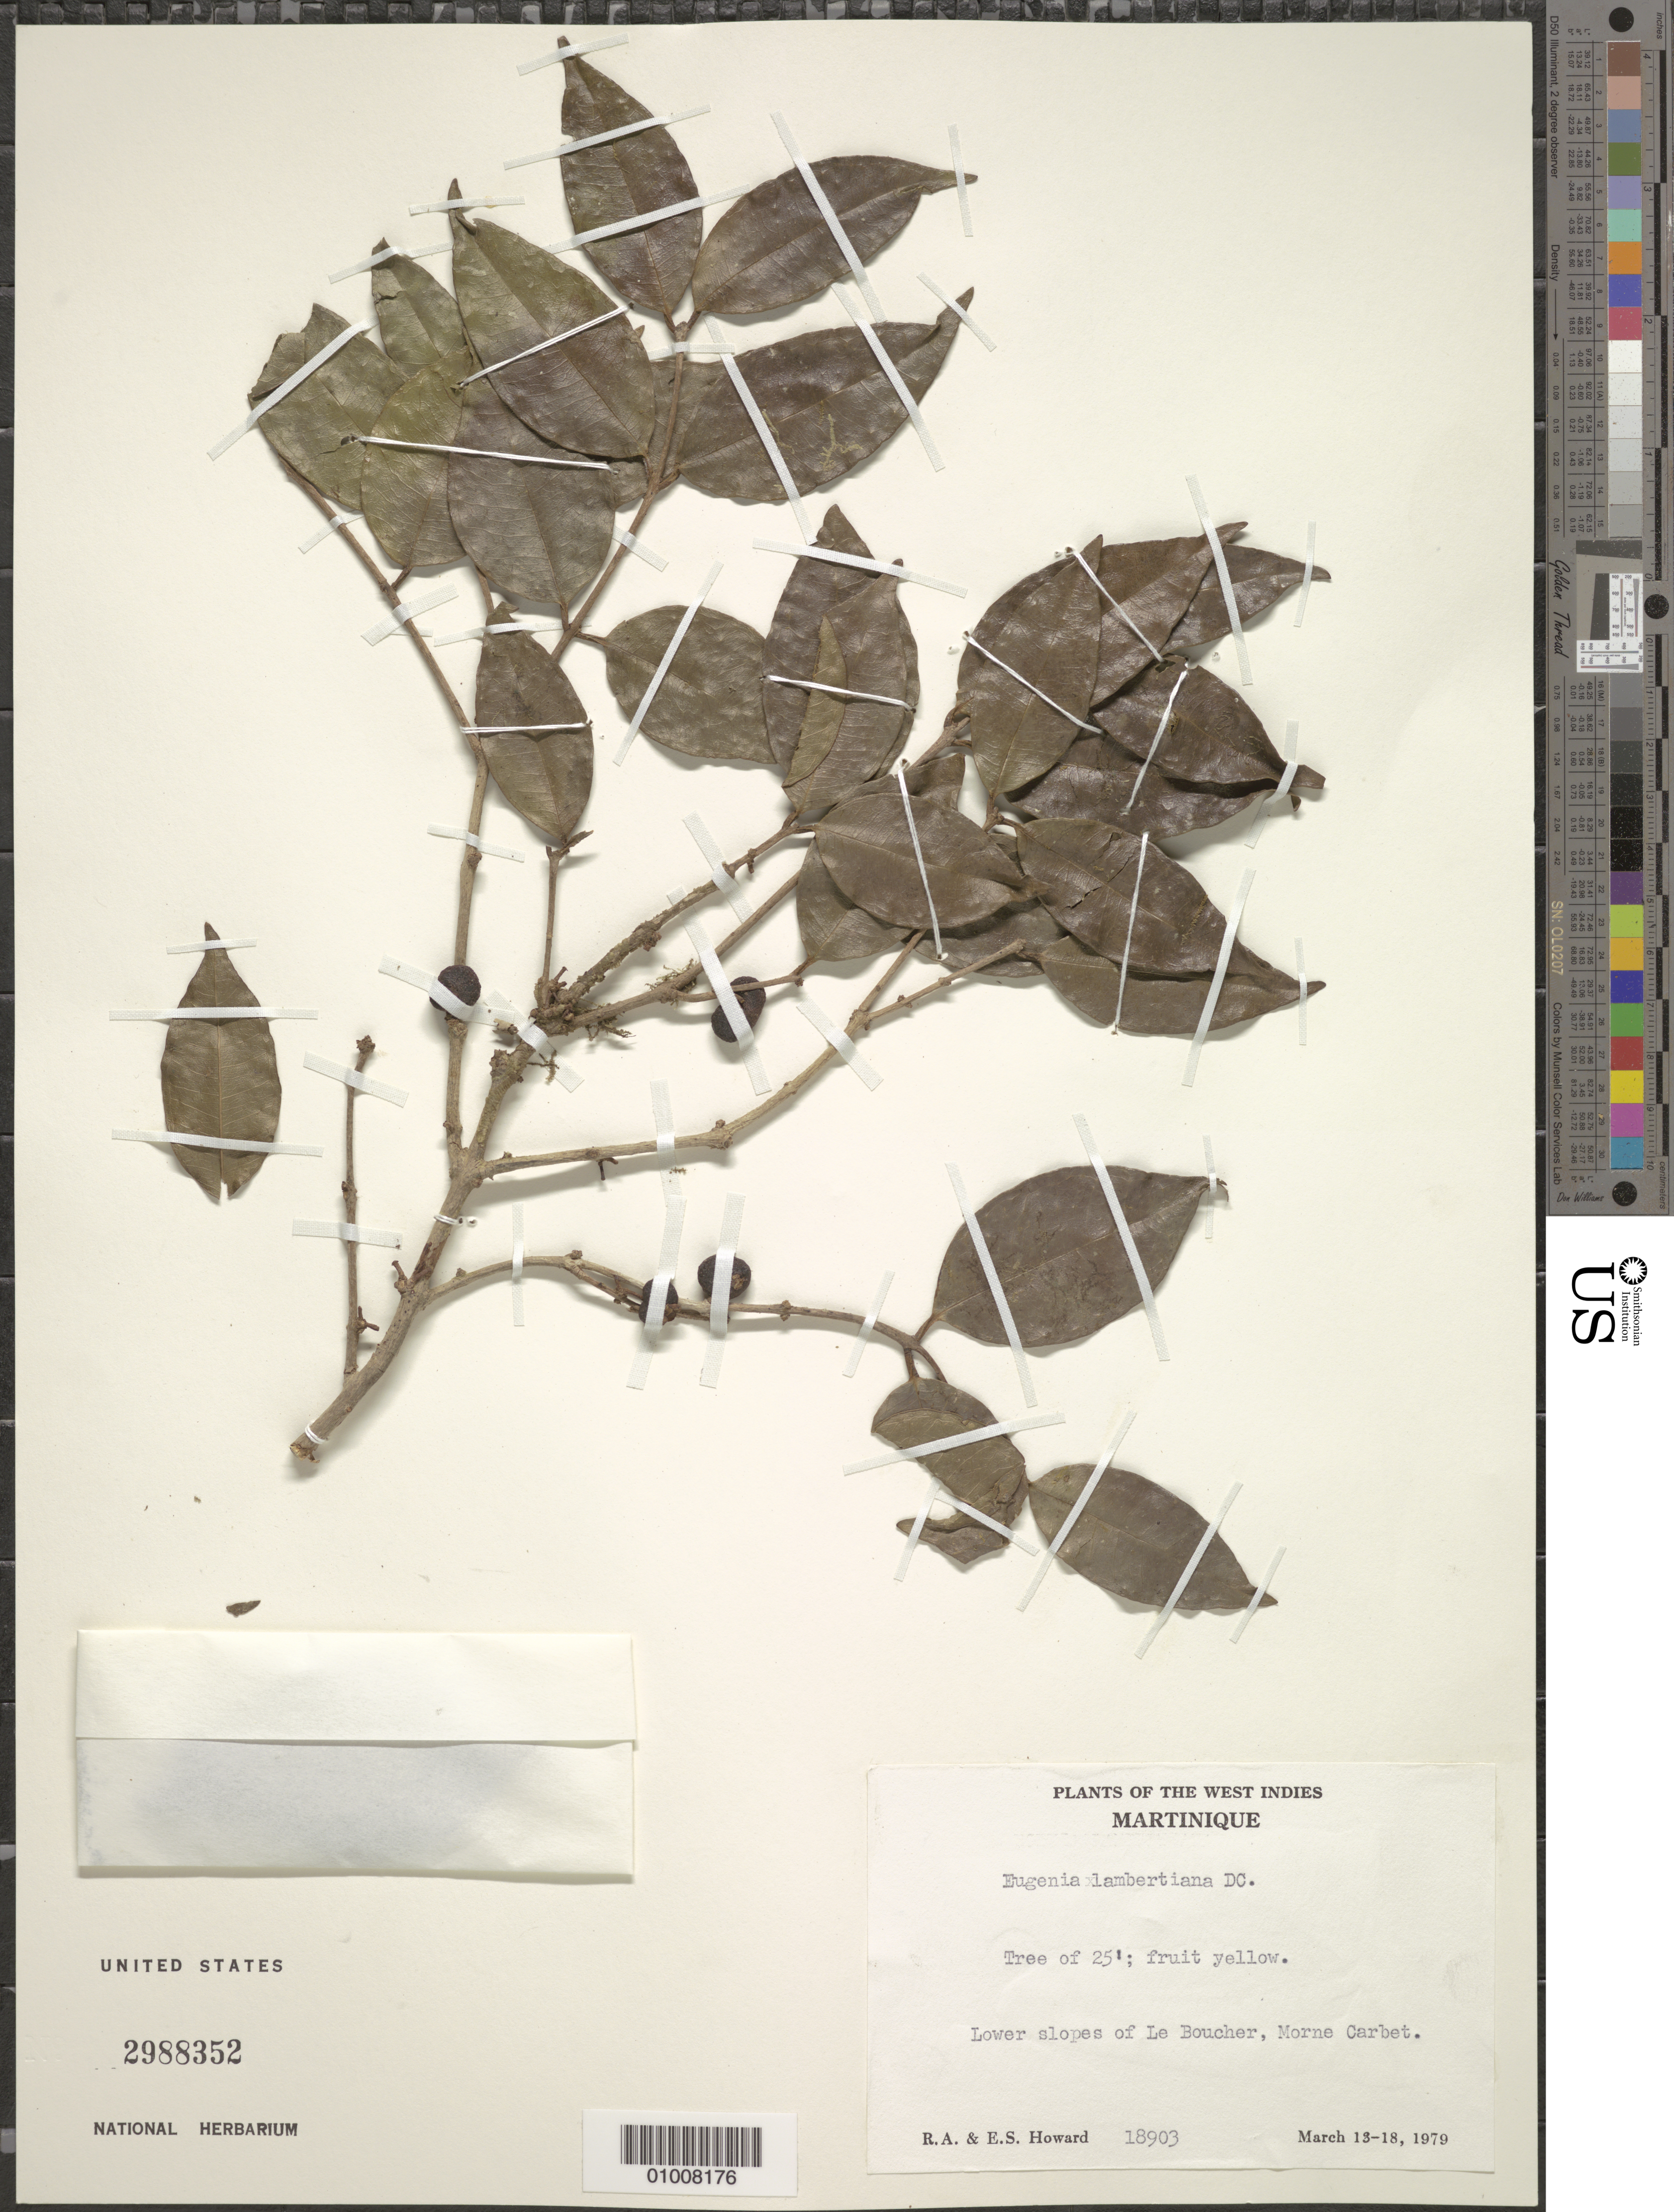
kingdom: Plantae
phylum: Tracheophyta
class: Magnoliopsida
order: Myrtales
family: Myrtaceae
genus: Eugenia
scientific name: Eugenia lambertiana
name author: DC.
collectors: R. A. Howard & E. S. Howard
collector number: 18903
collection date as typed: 13 Mar 1979 to 18 Mar 1979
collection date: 1979-03-13/1979-03-18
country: Martinique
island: Martinique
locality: Lower slopes of Le Boucher, Morne Carbet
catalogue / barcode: US 2988352